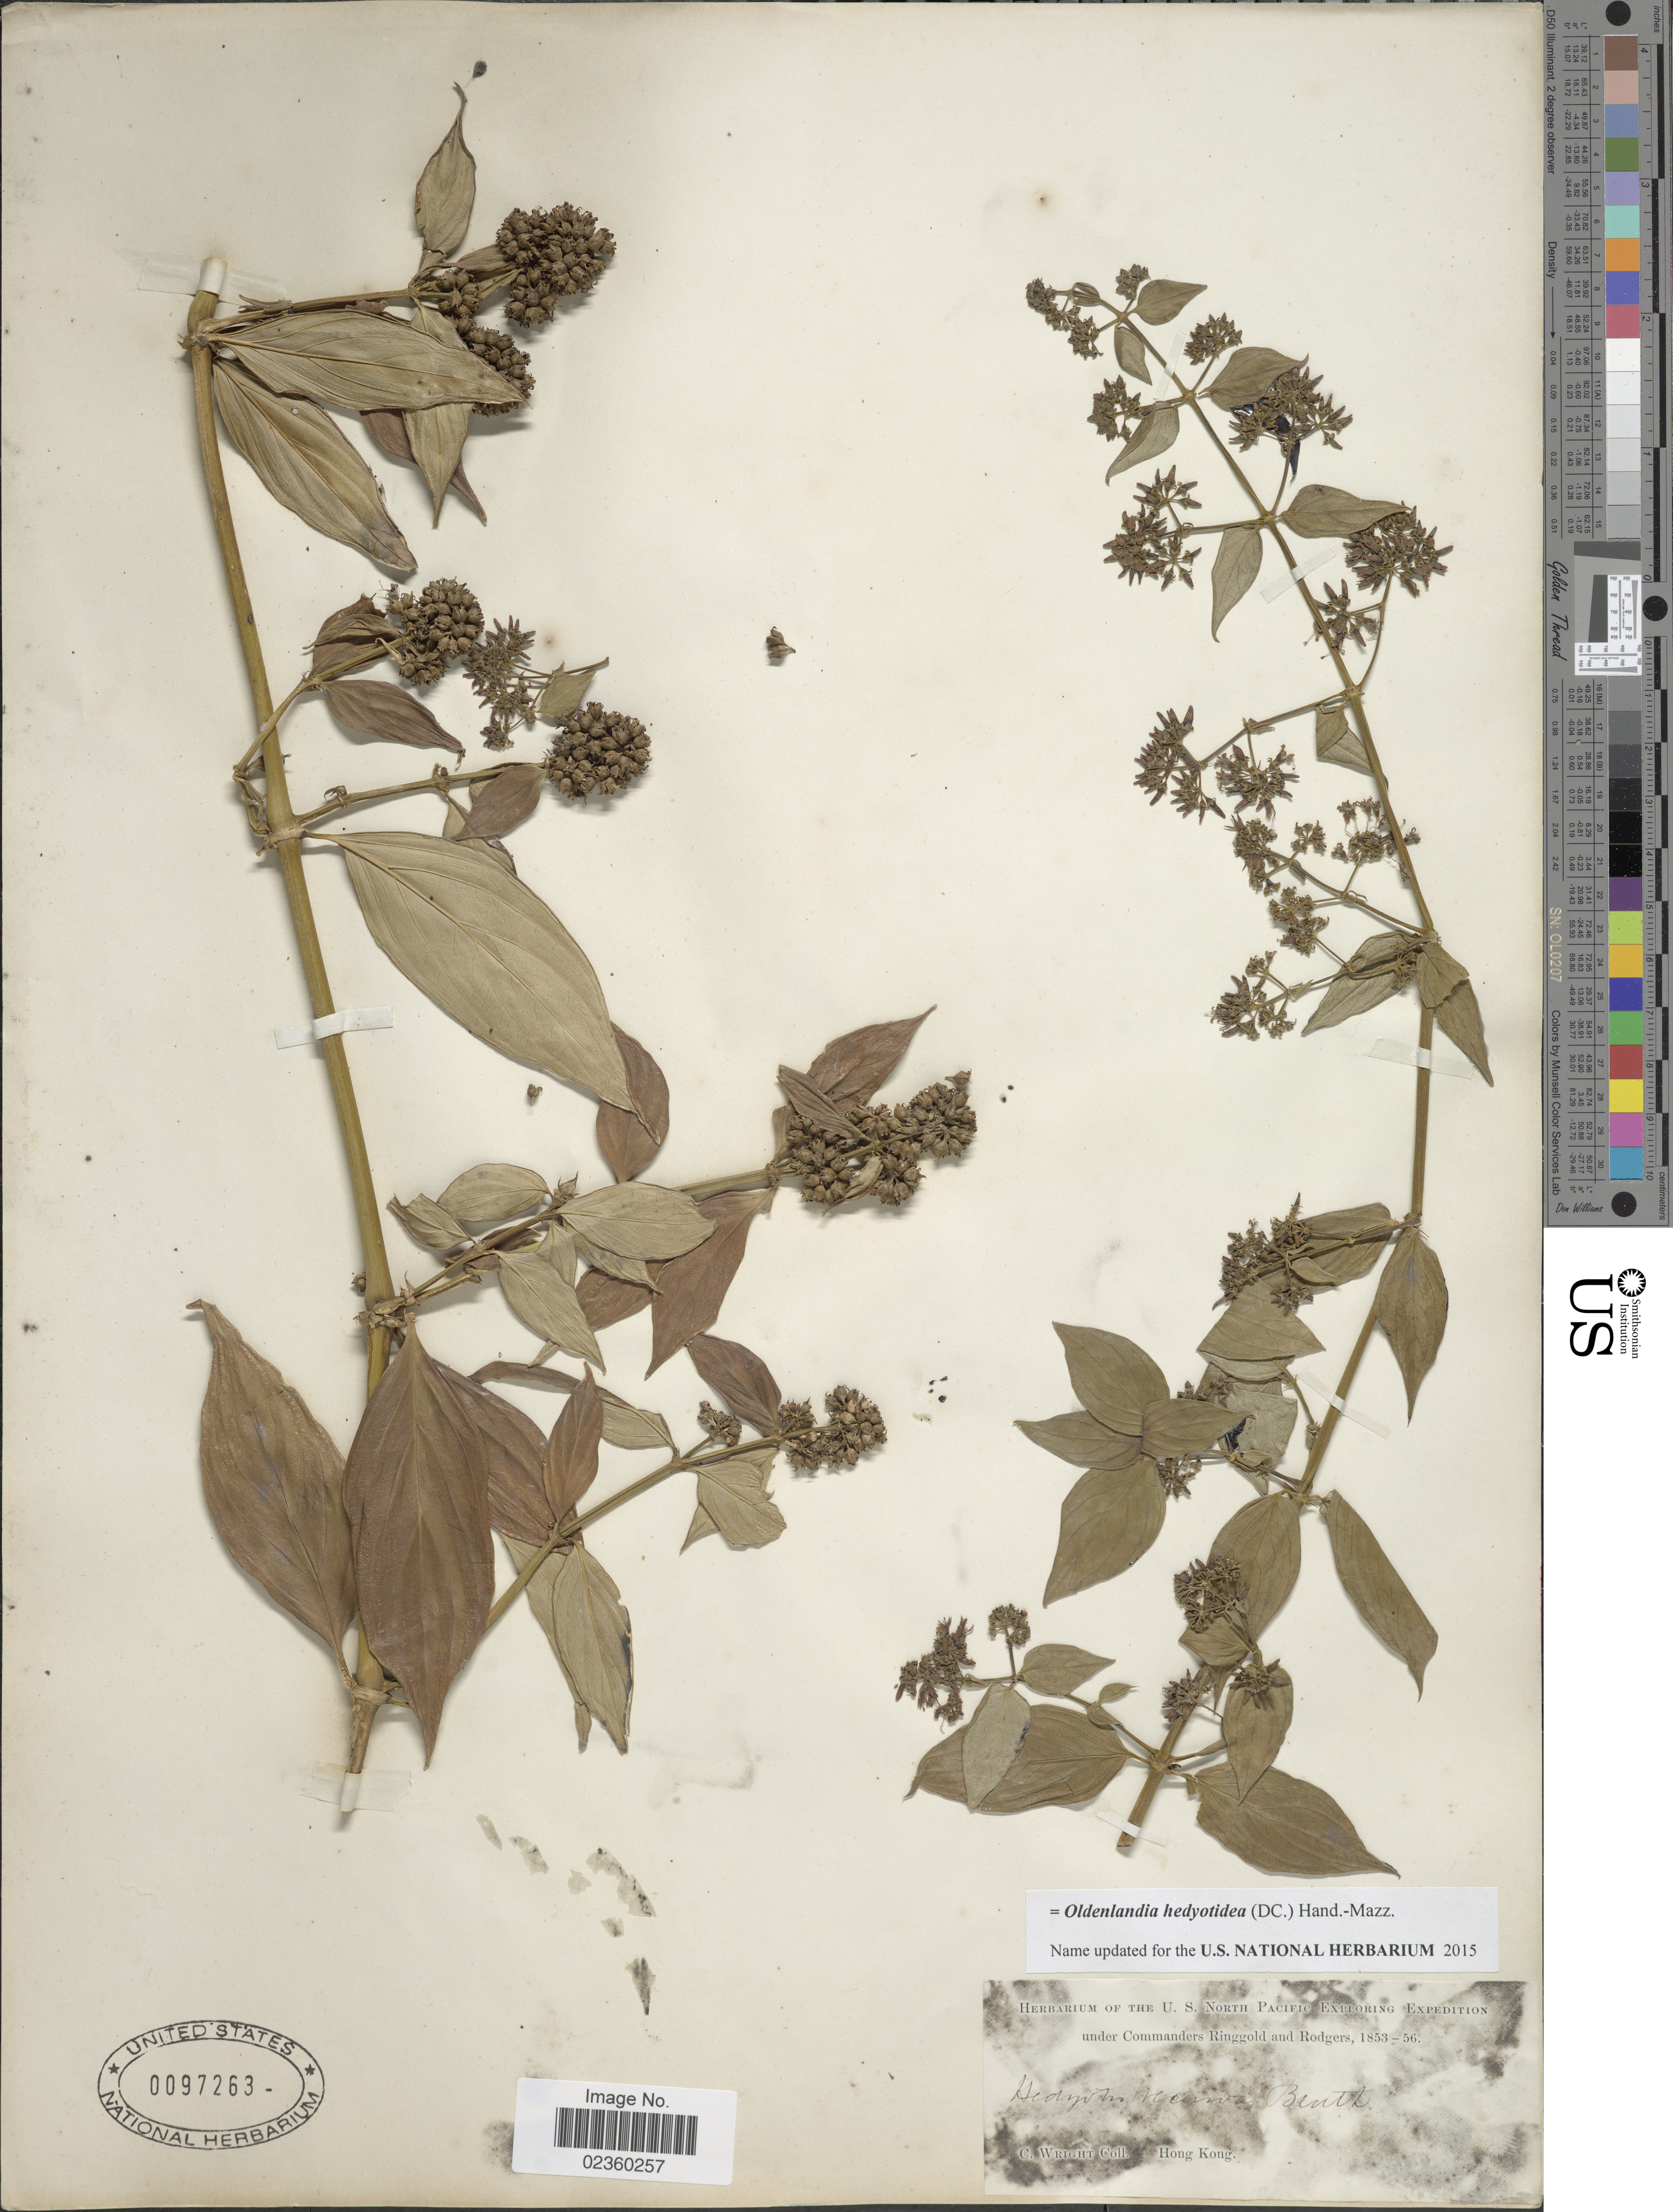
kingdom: Plantae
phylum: Tracheophyta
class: Magnoliopsida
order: Gentianales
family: Rubiaceae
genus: Dimetia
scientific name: Dimetia hedyotidea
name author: (DC.) T.C. Hsu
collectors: C. Wright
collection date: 1853/1856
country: China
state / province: Hong Kong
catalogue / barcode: US 97263